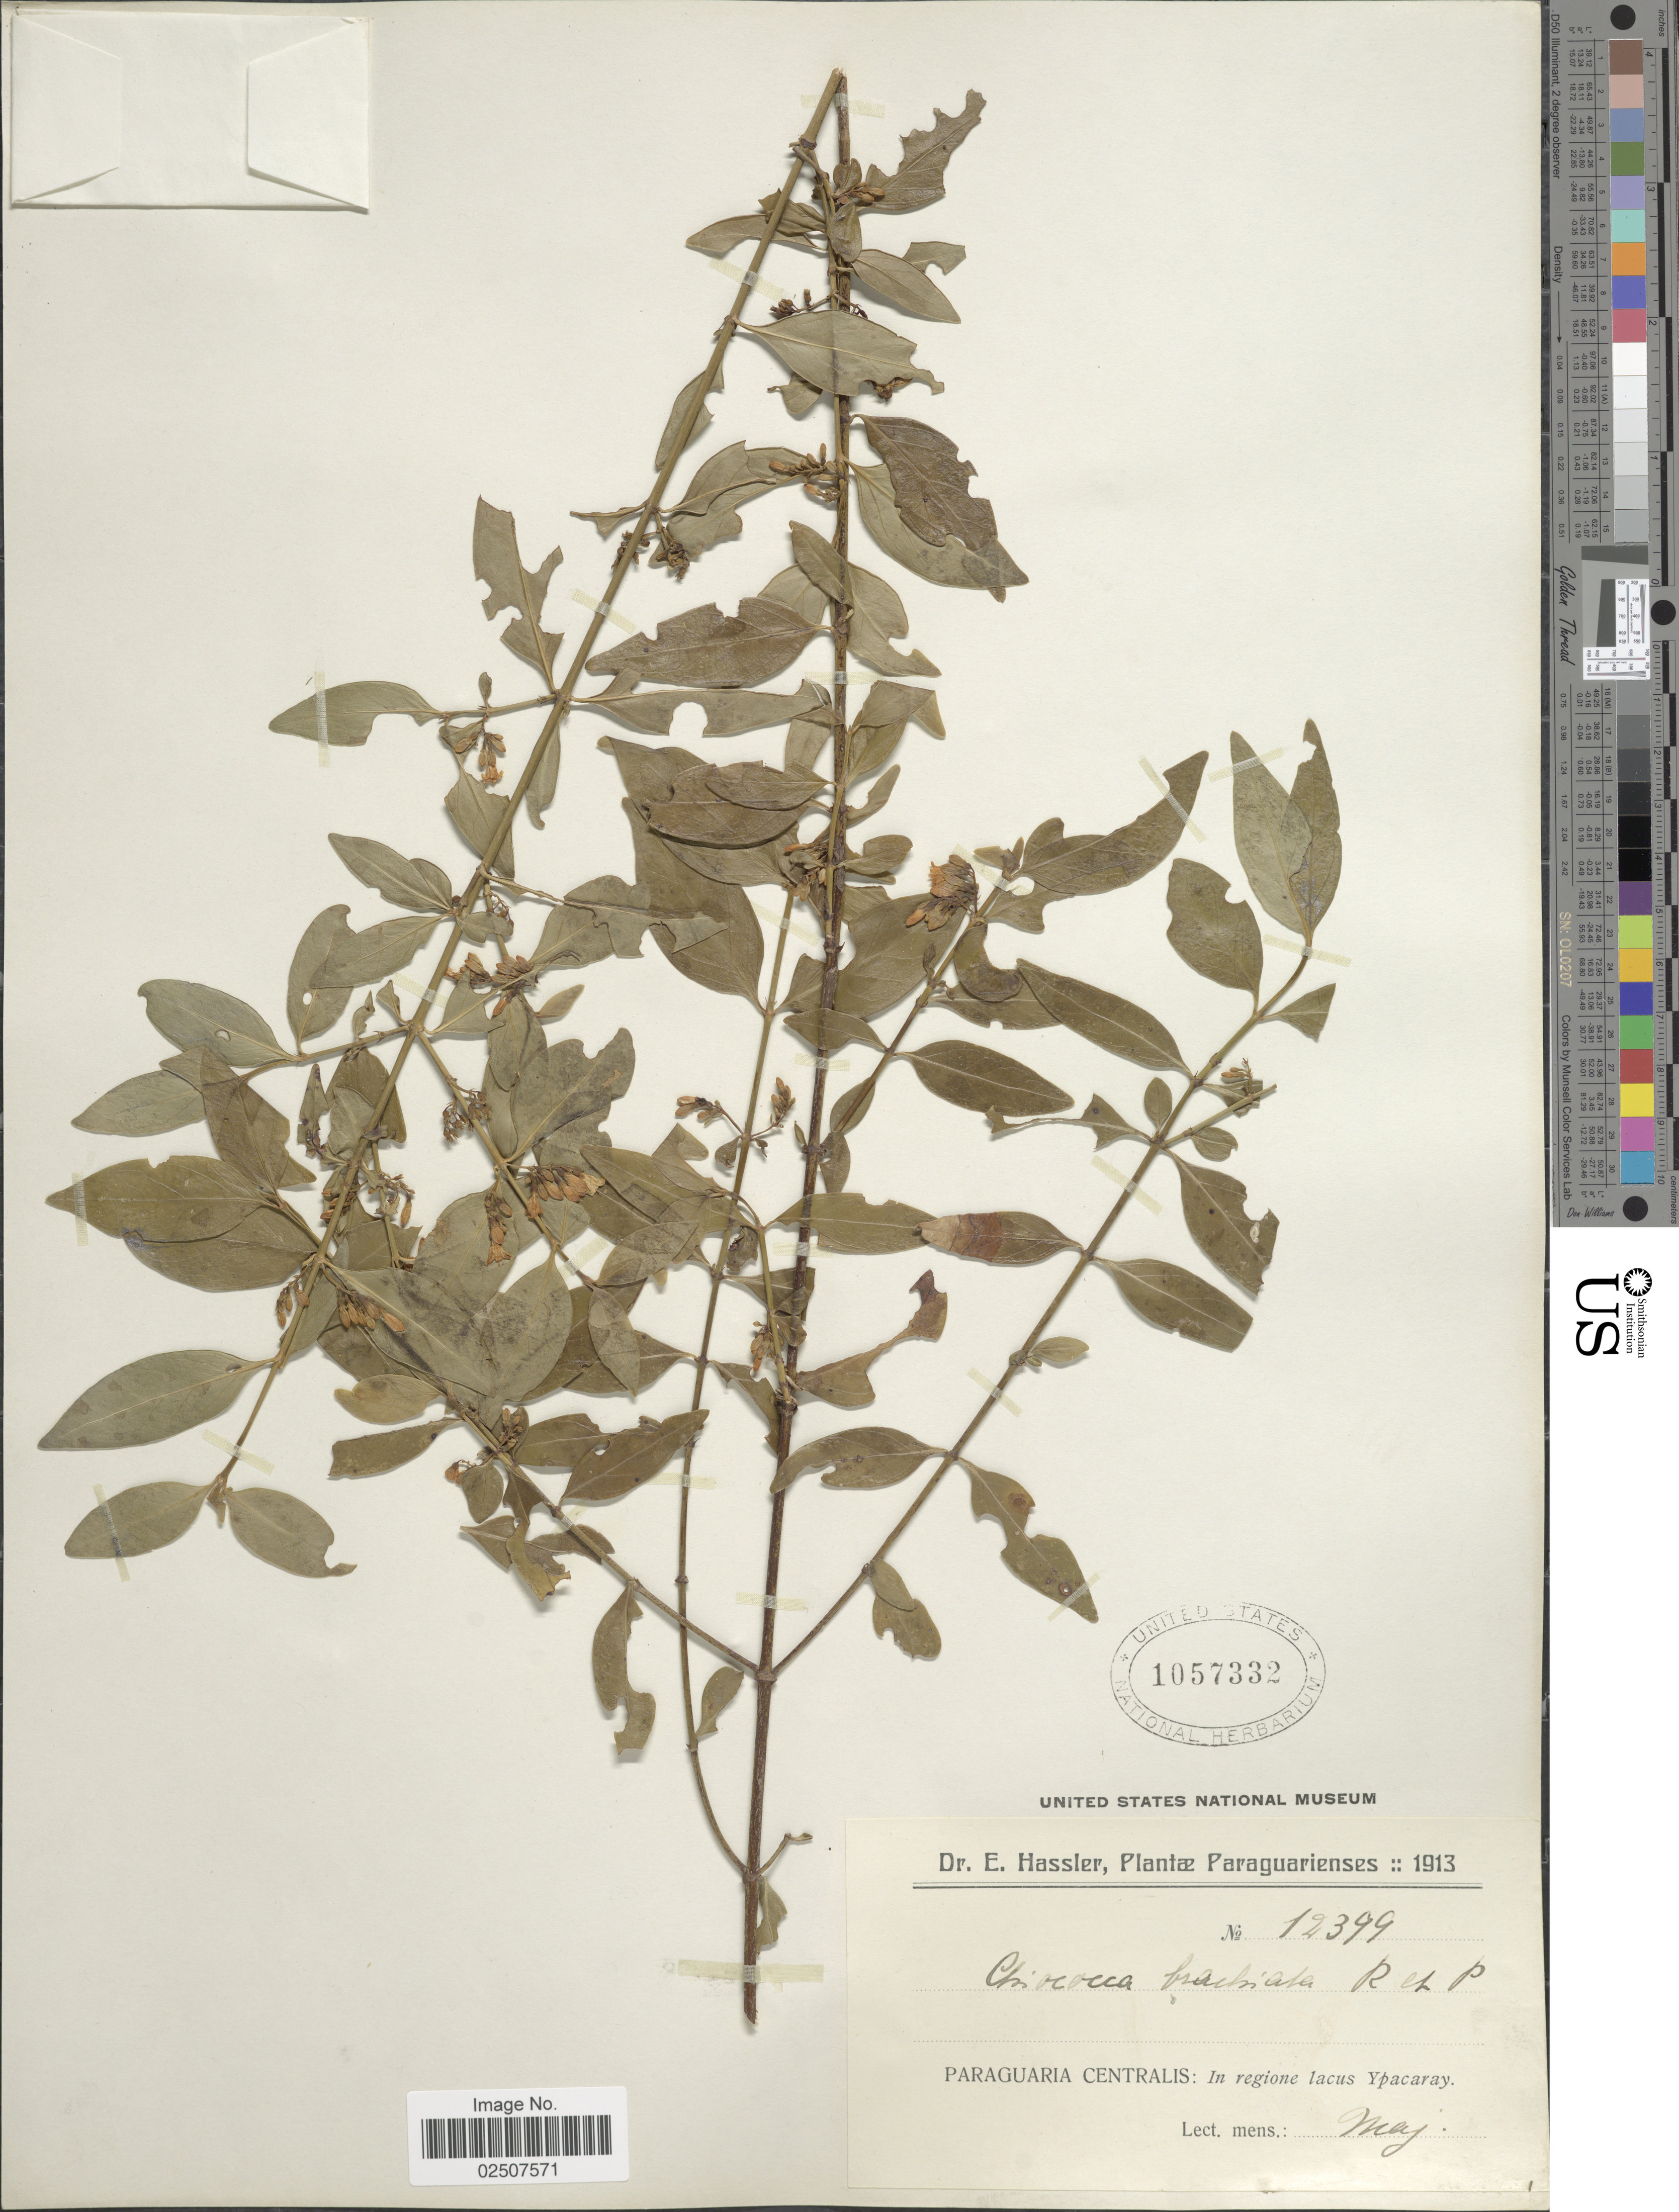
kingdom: Plantae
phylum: Tracheophyta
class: Magnoliopsida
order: Gentianales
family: Rubiaceae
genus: Chiococca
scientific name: Chiococca alba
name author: (L.) Hitchc.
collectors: E. Hassler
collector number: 12399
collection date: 1913-05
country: Paraguay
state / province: Central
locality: Paraguaria Centralis: In regione lacus Ypacaray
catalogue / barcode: US 1057332